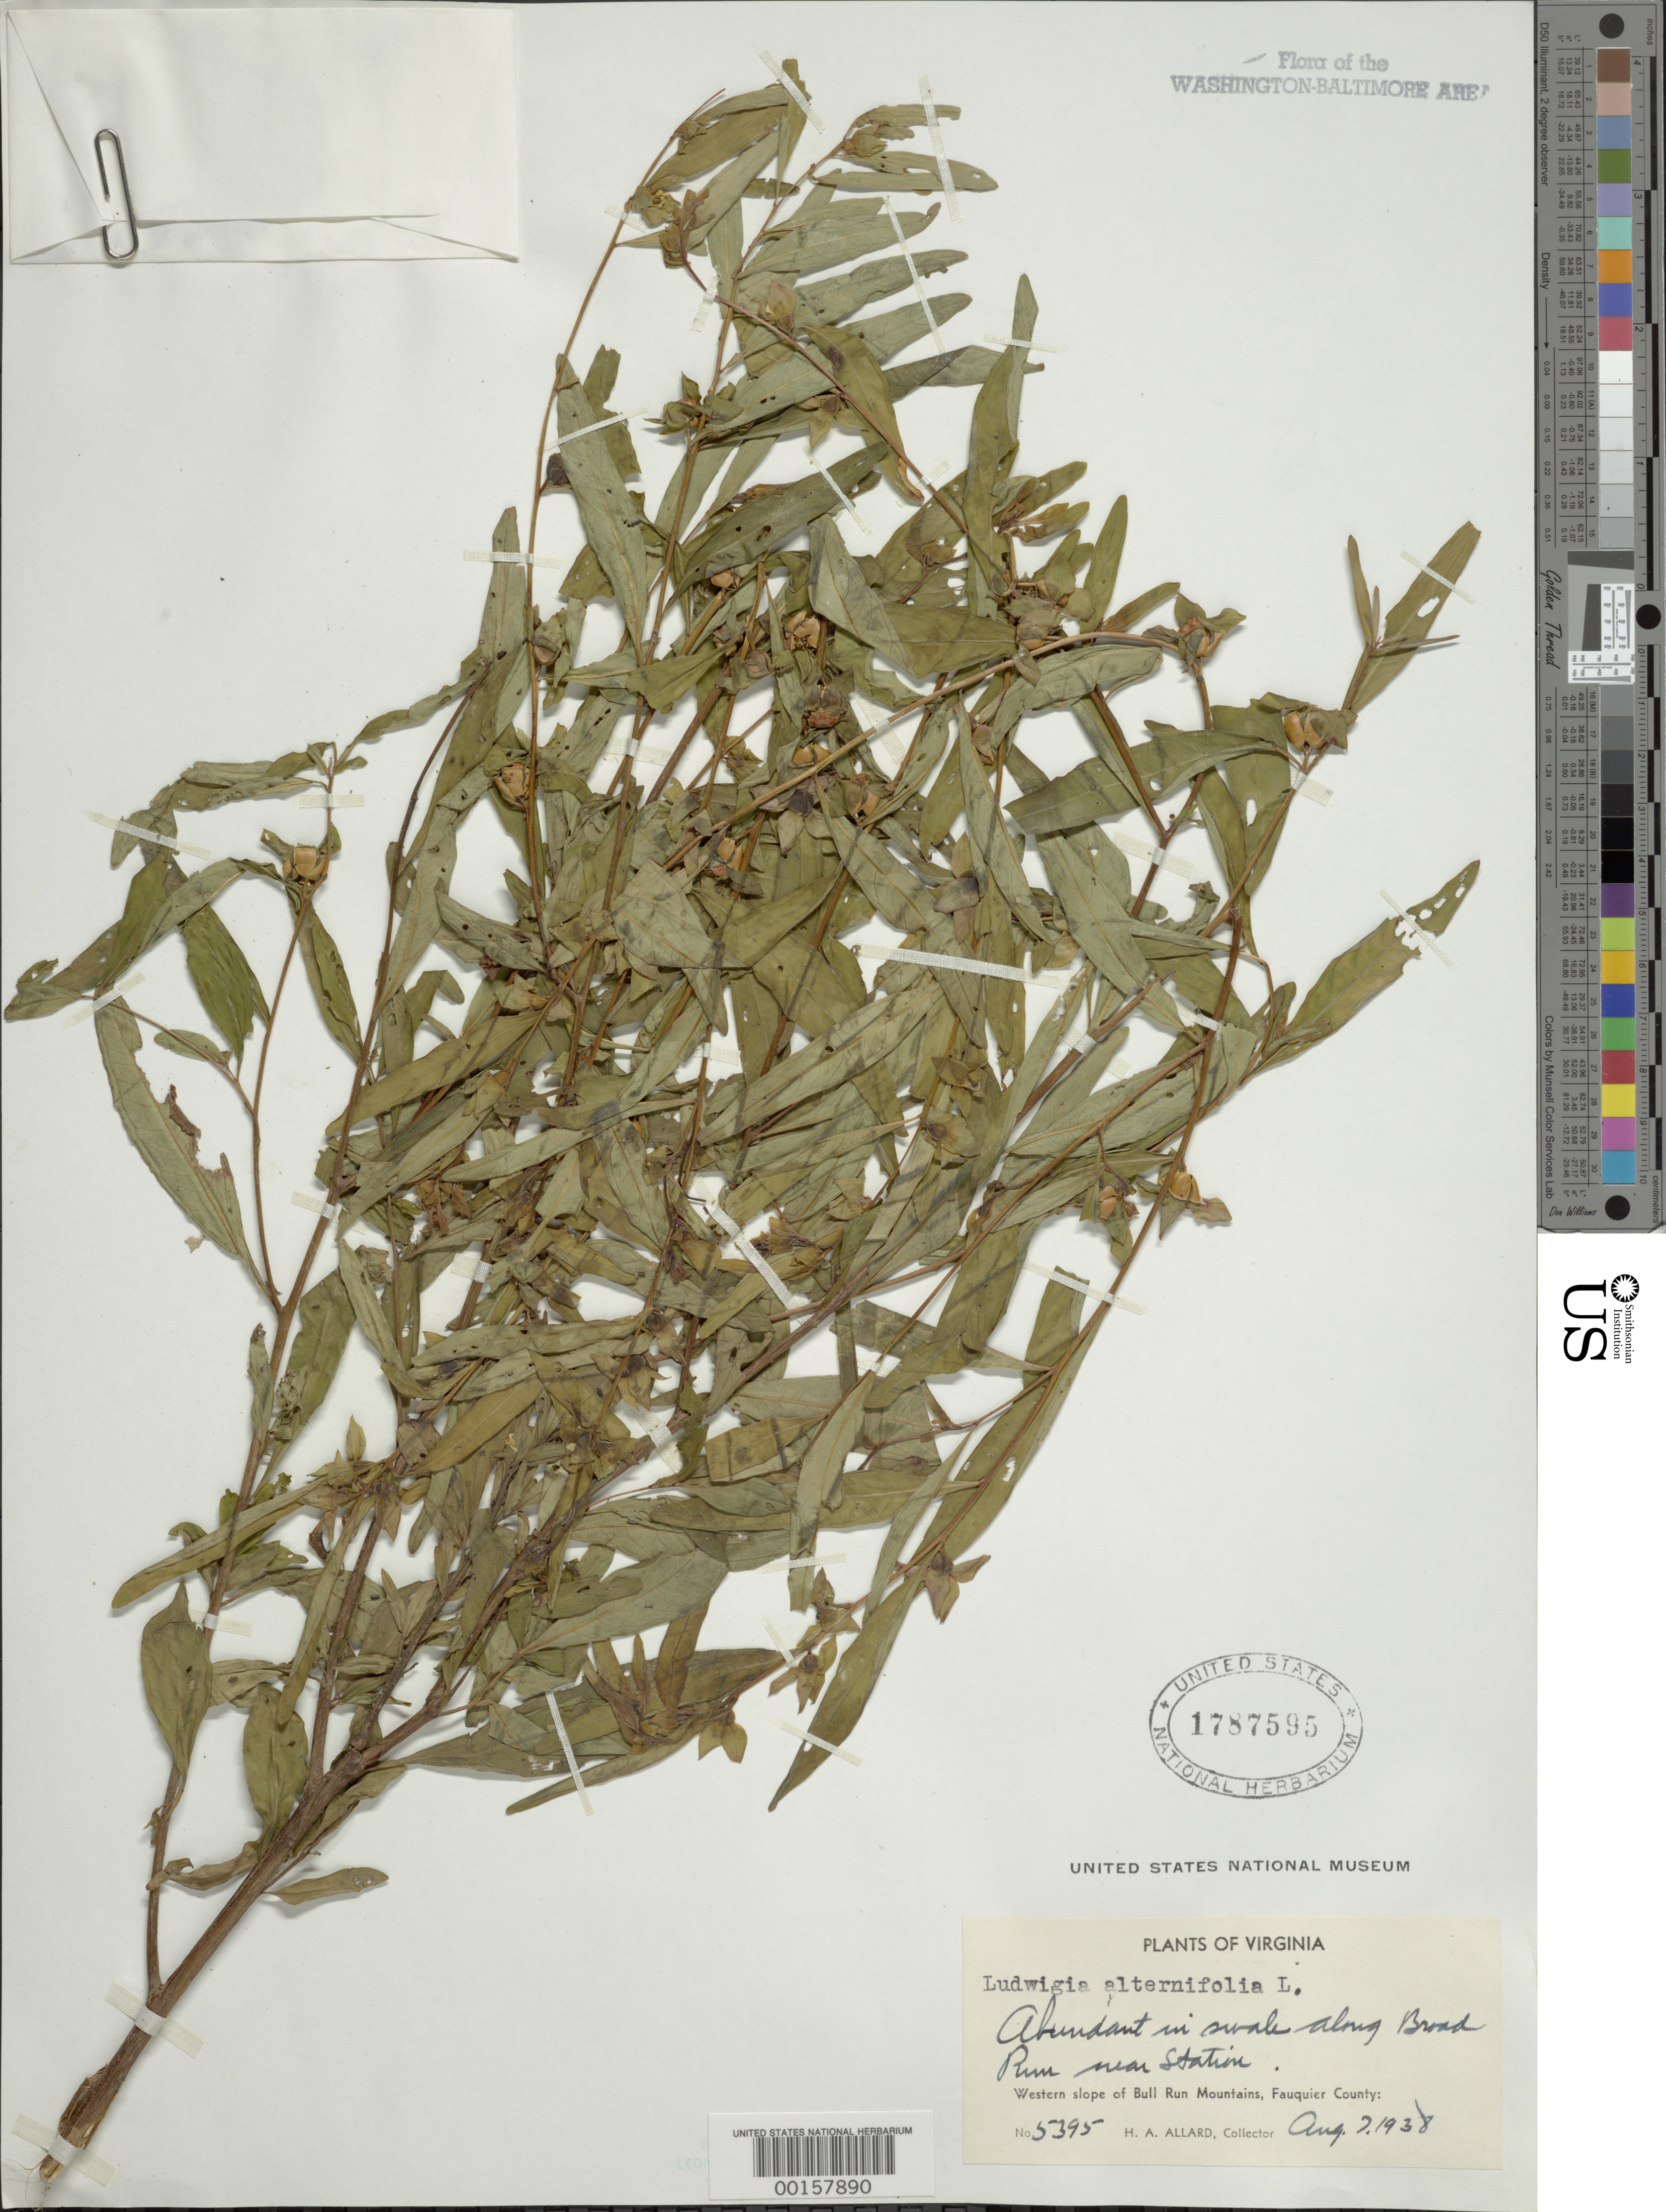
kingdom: Plantae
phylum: Tracheophyta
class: Magnoliopsida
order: Myrtales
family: Onagraceae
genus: Ludwigia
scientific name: Ludwigia alternifolia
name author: L.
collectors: H. A. Allard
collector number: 5395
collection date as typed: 07 Aug 1938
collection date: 1938-08-07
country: United States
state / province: Virginia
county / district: Fauquier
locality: Along Broad Run near Station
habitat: In swale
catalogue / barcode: US 1787595